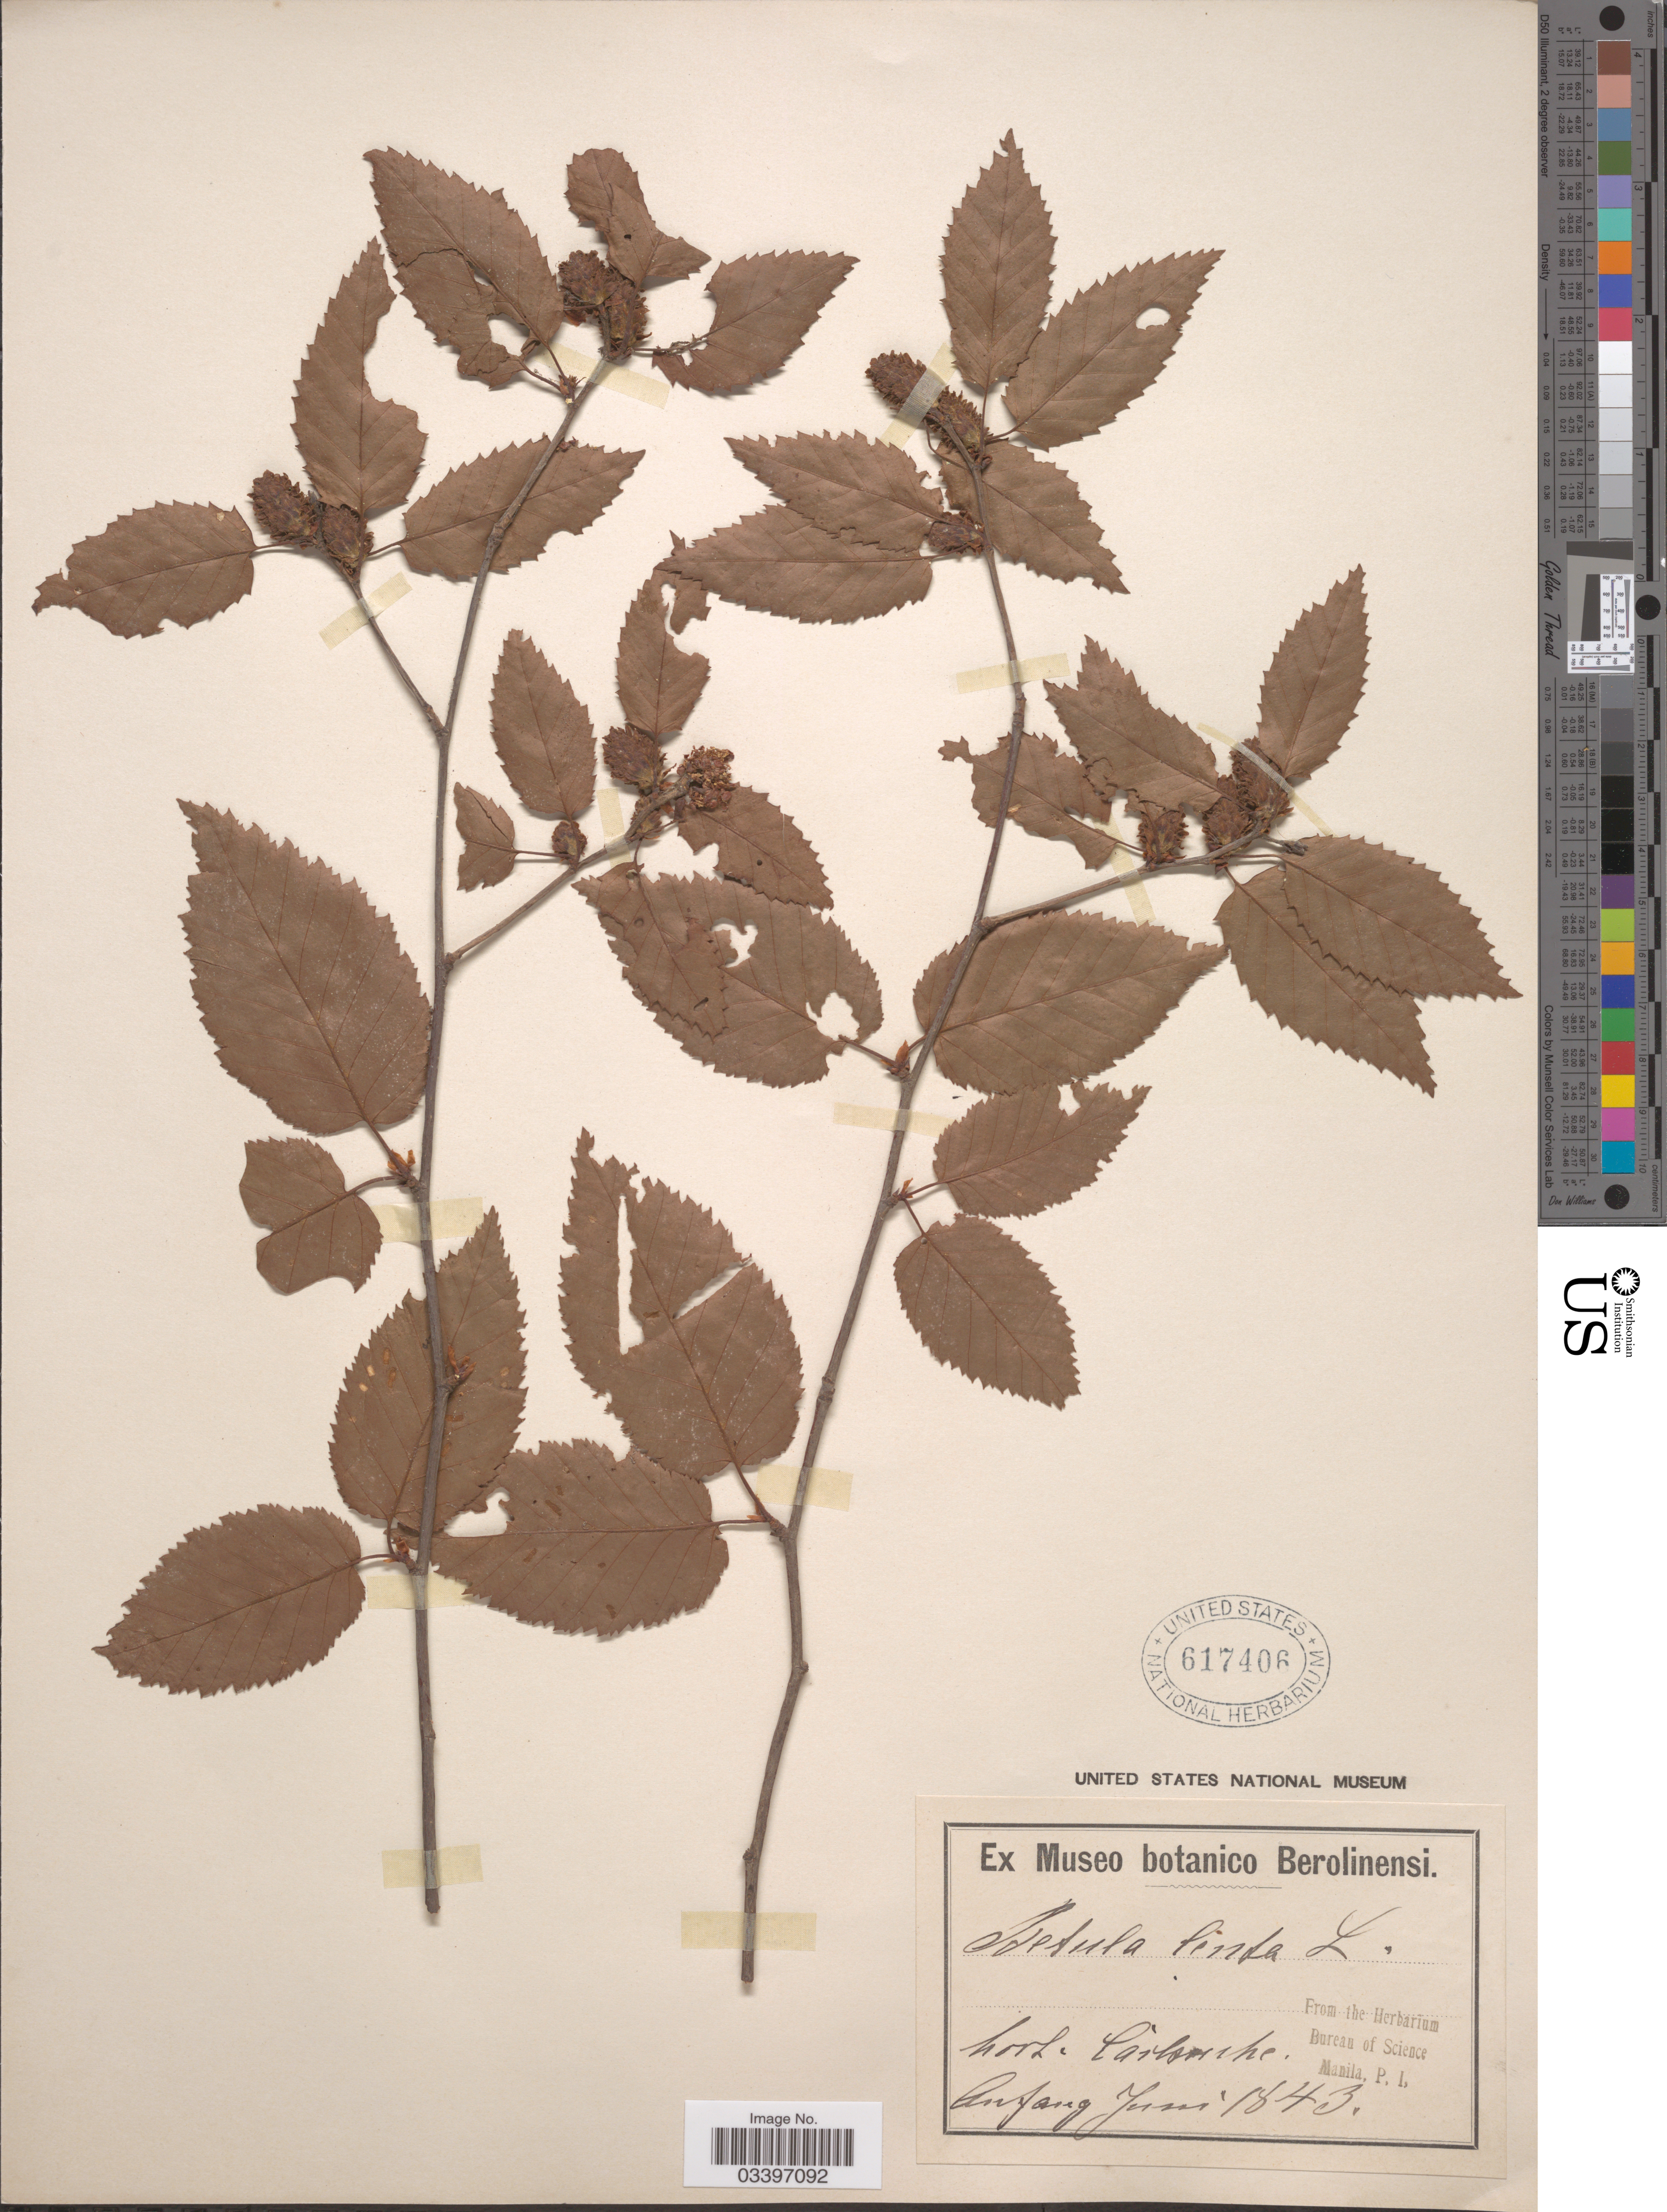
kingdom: Plantae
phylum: Tracheophyta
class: Magnoliopsida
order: Fagales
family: Betulaceae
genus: Betula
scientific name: Betula lenta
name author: L.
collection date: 1843-06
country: Germany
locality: Hort. Carlsruhe.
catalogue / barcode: US 617406